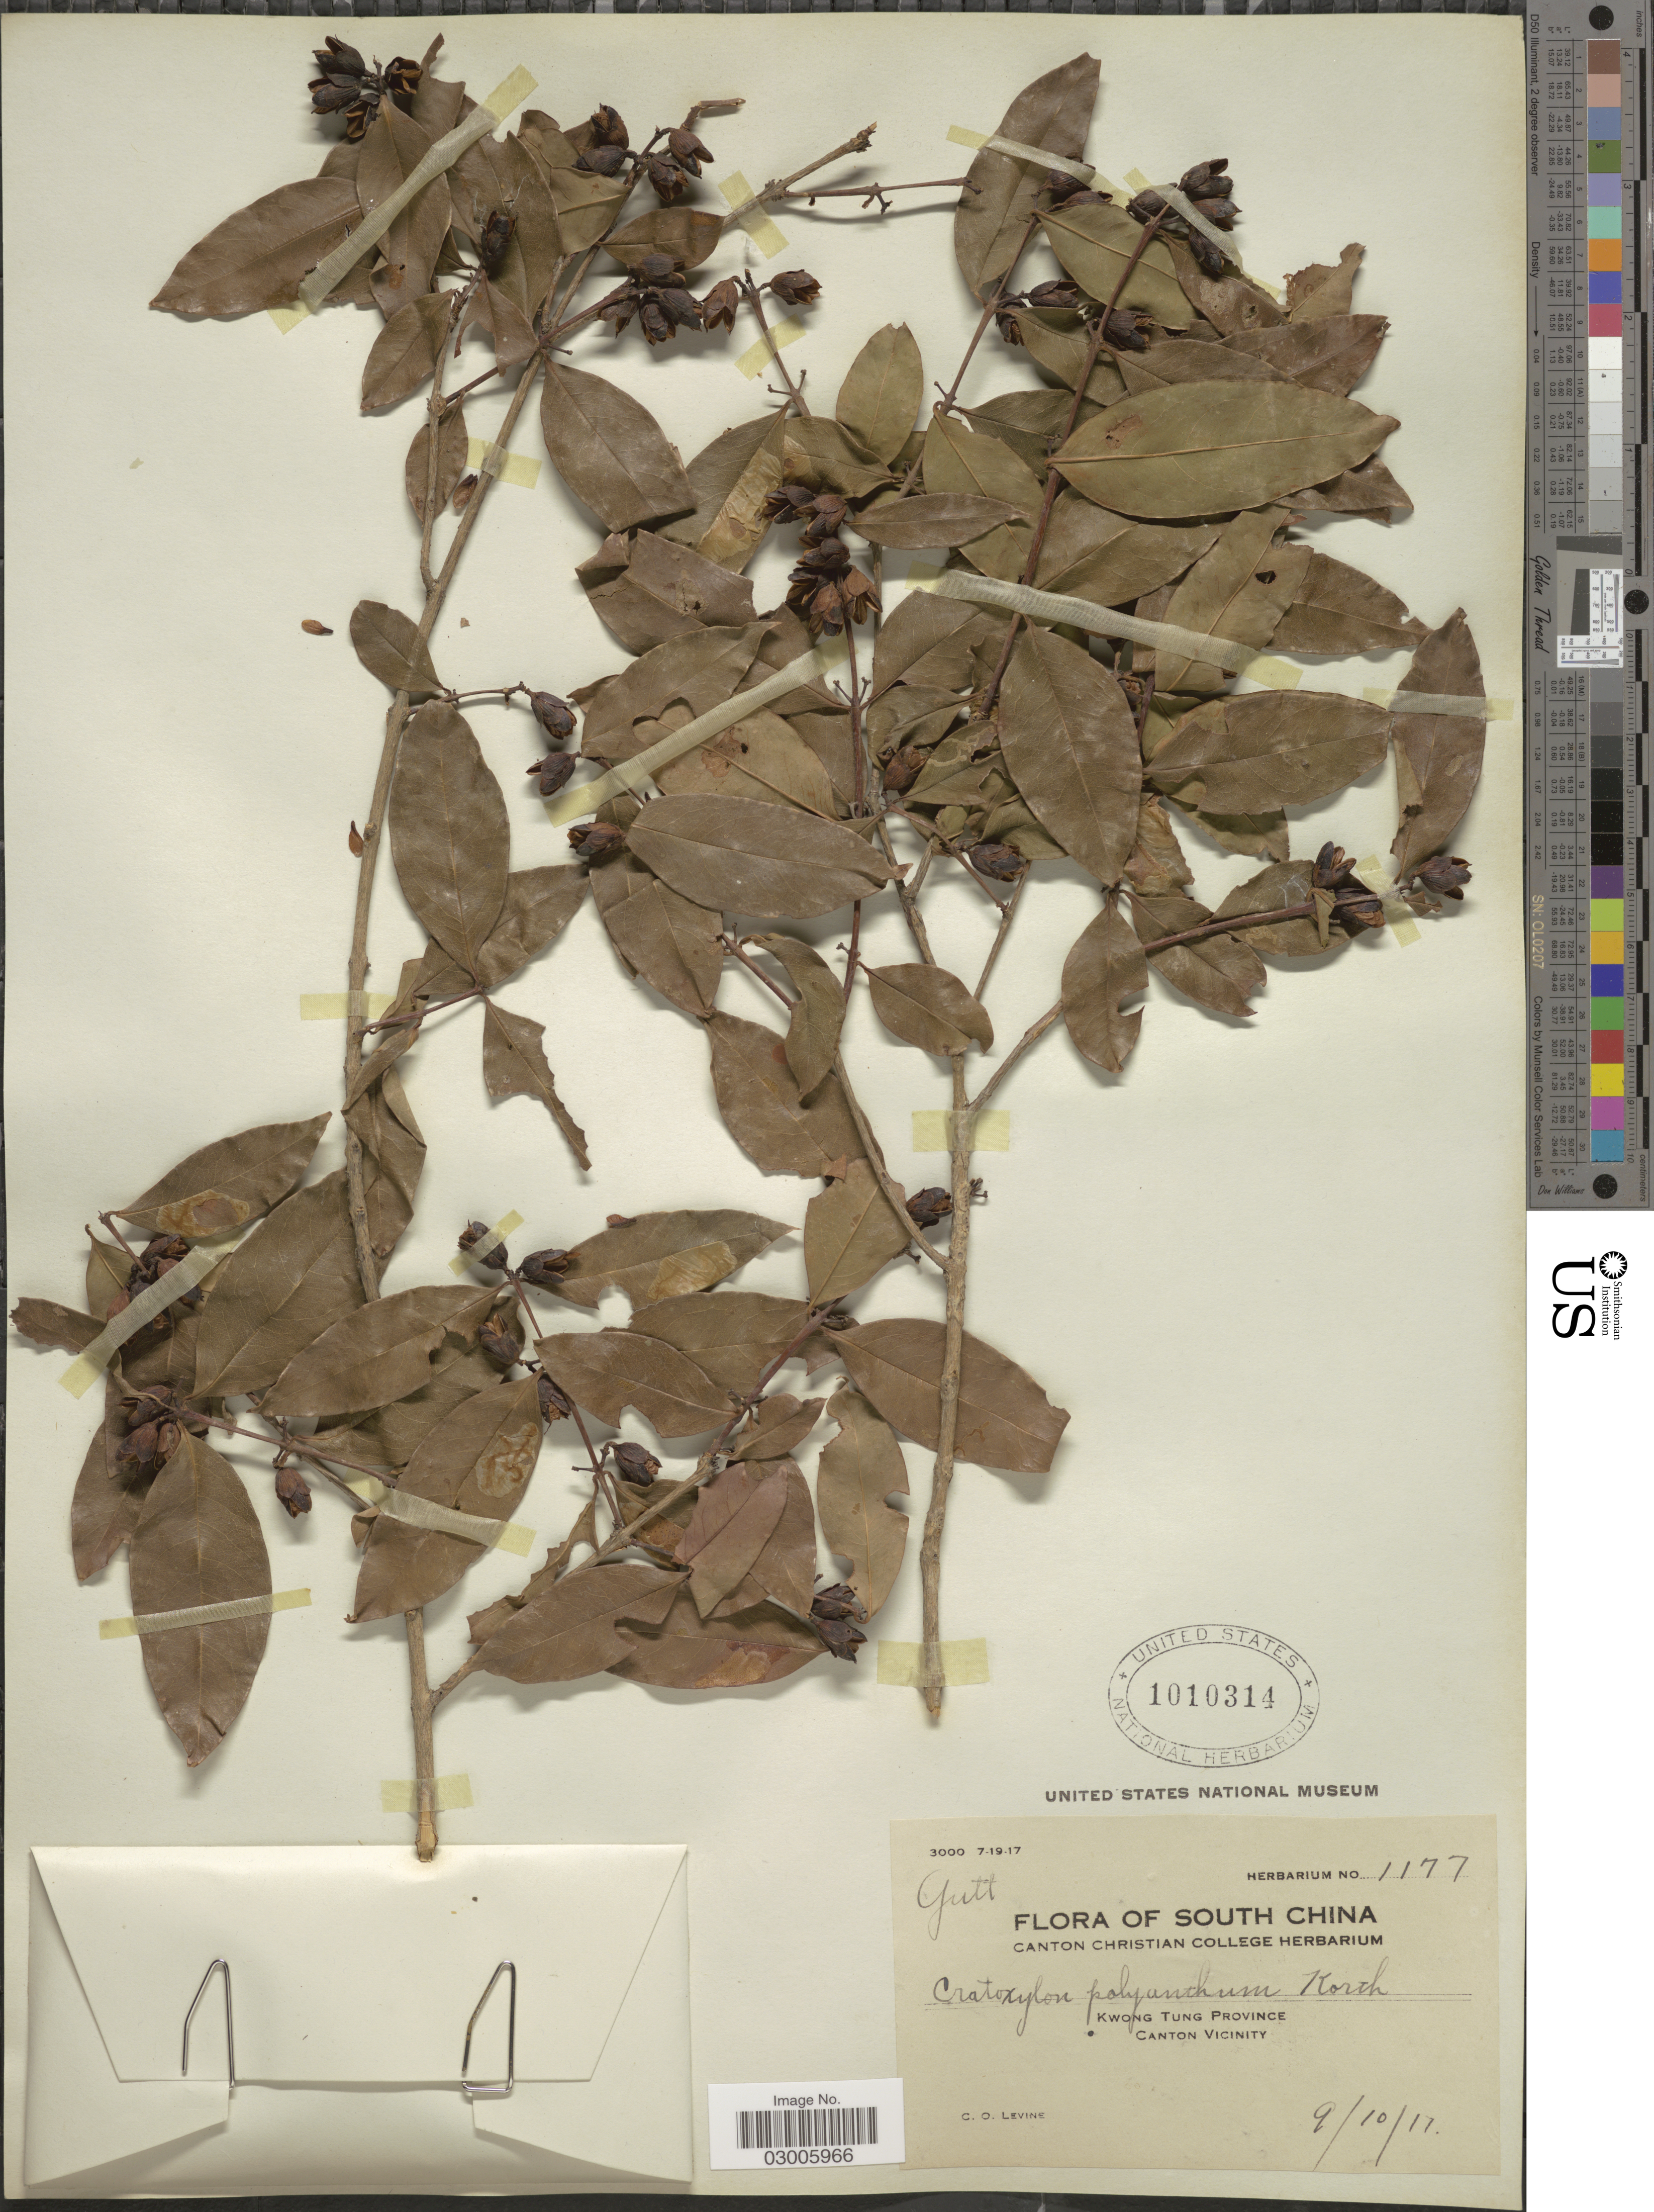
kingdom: Plantae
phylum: Tracheophyta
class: Magnoliopsida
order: Malpighiales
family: Hypericaceae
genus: Cratoxylum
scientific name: Cratoxylum polyanthum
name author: Korth.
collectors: C. O. Levine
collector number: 1177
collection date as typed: Transcribed d/m/y: 9/10/17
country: China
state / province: Guangdong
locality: Kwong Tung Province. Canton Vicinity.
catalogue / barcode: US 1010314